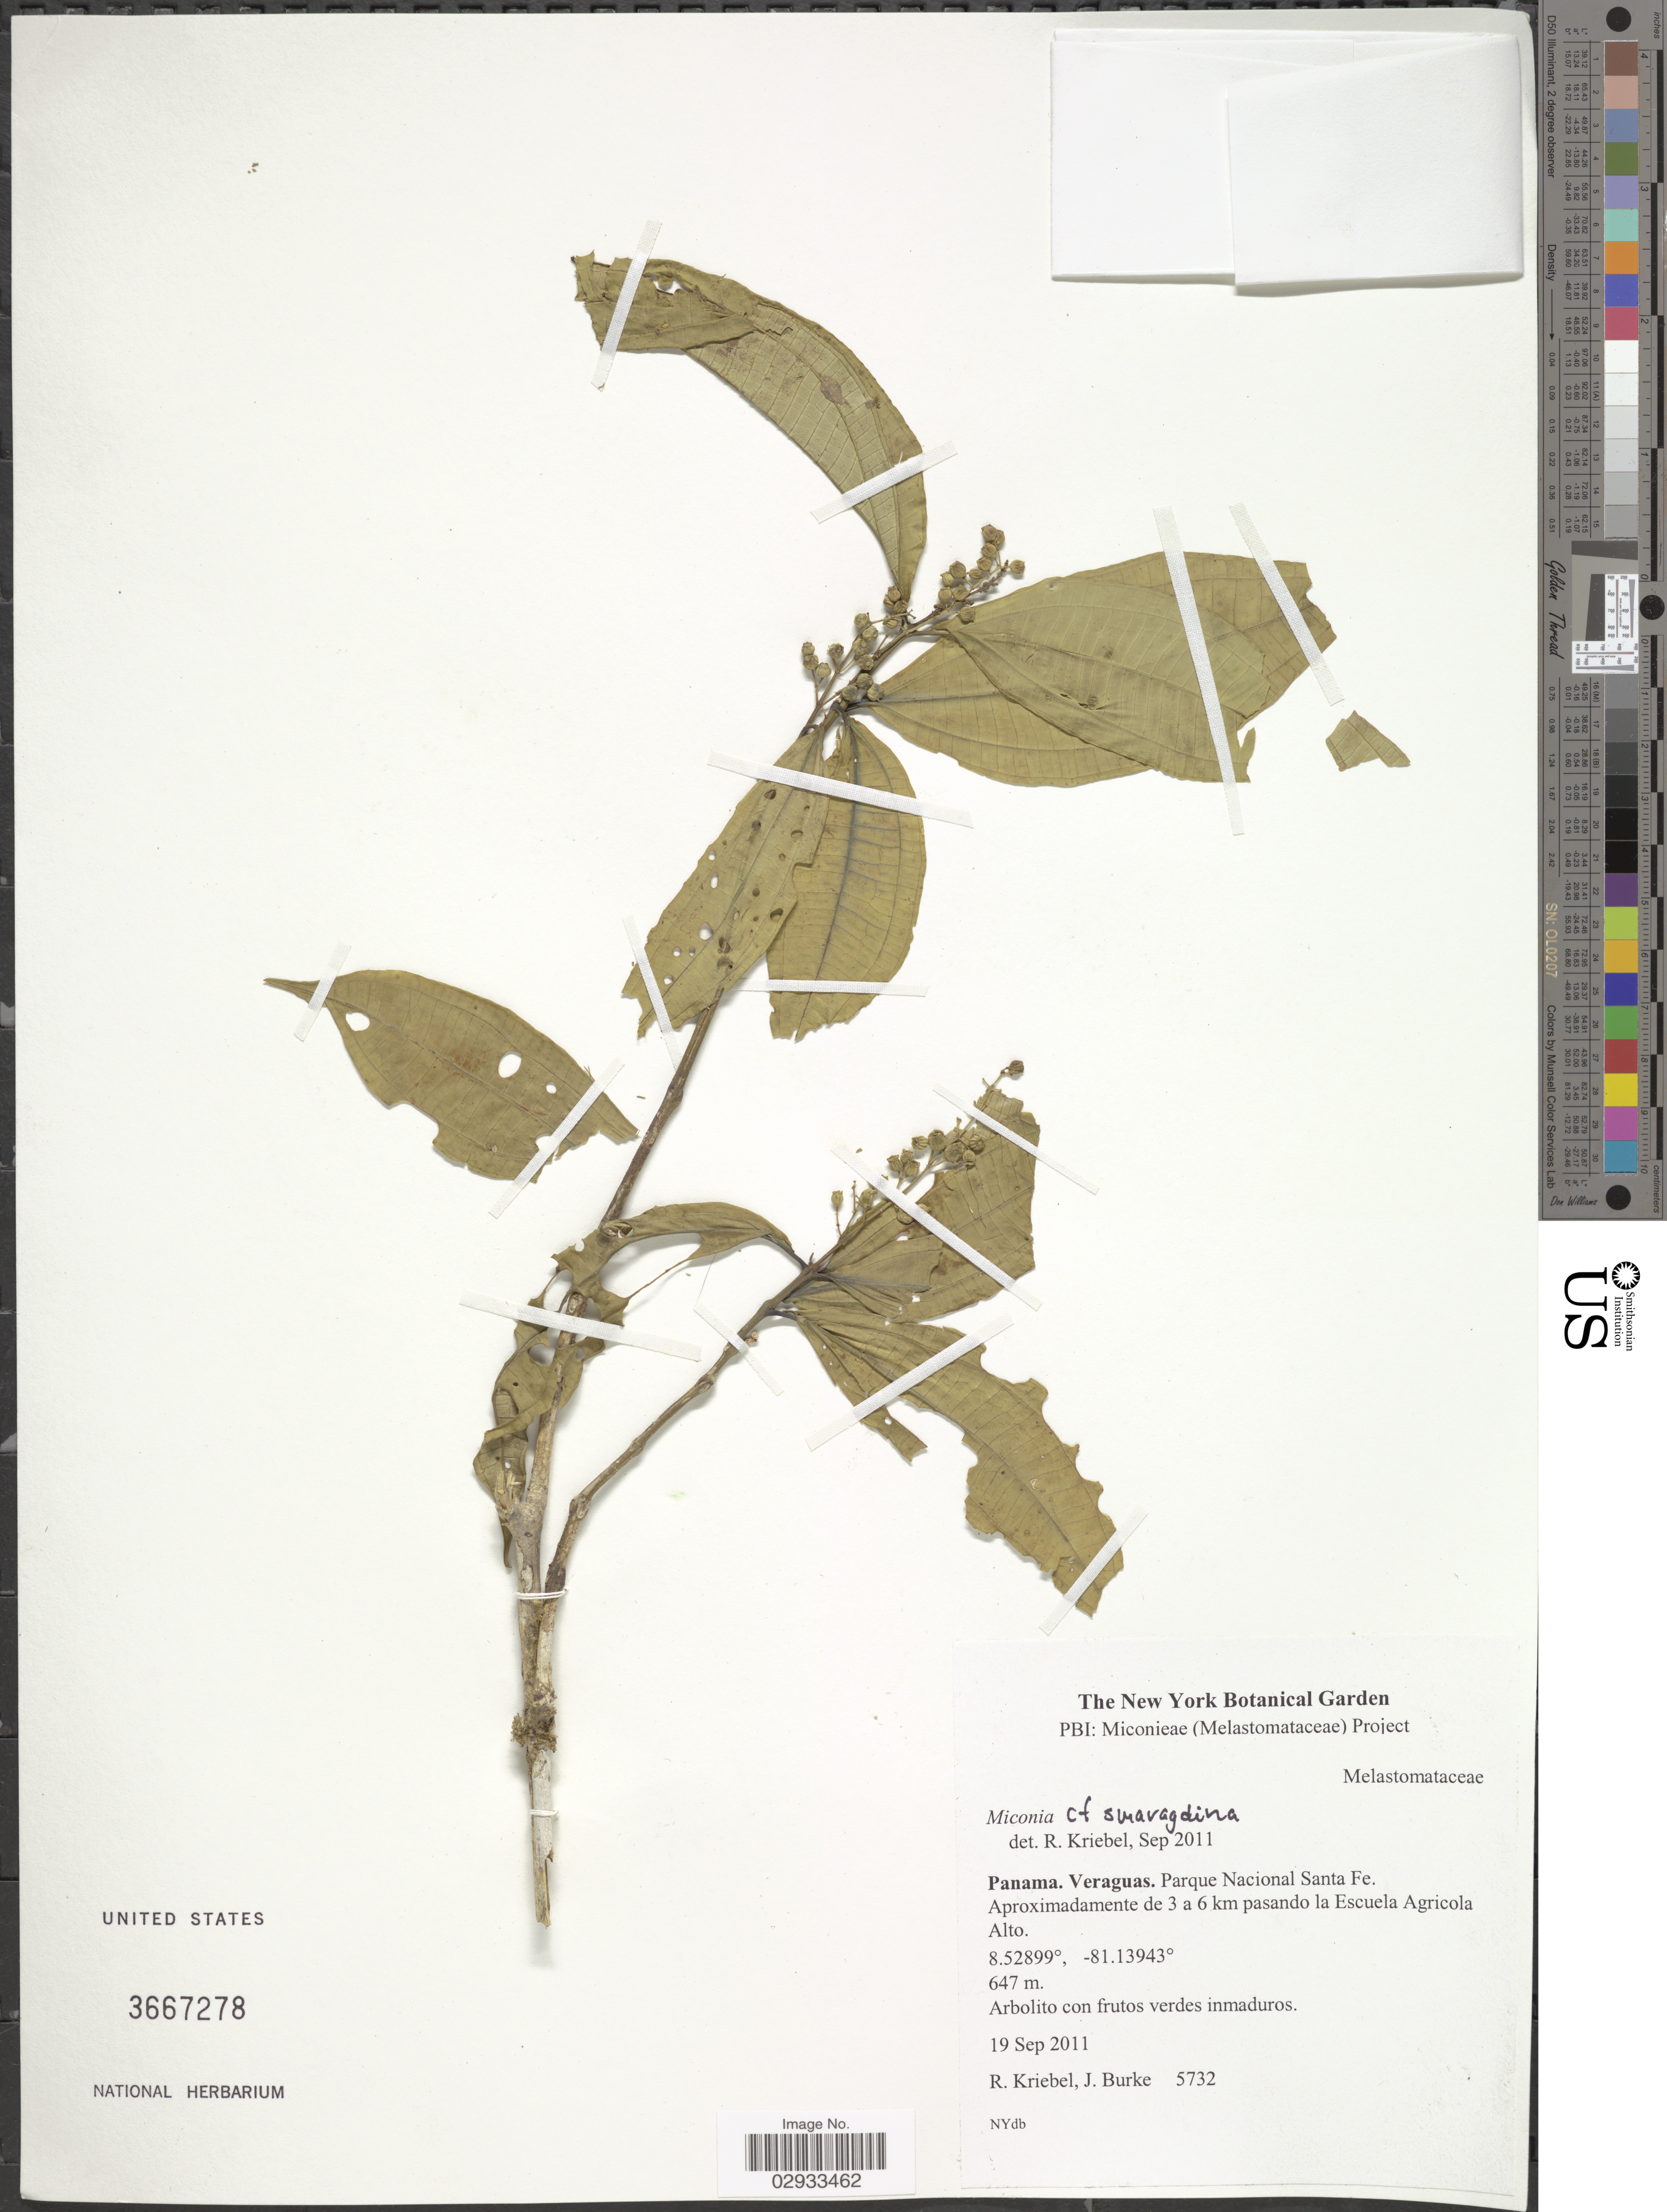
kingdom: Plantae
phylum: Tracheophyta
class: Magnoliopsida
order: Myrtales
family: Melastomataceae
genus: Miconia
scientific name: Miconia smaragdina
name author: Naudin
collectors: R. Kriebel & J. Burke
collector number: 5732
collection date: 2011-09-19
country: Panama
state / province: Veraguas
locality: Parque Nacional Santa Fe. Aproximadamente de 3 a 6 pasando la Escuela Agricola Alto.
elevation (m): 647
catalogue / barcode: US 3667278